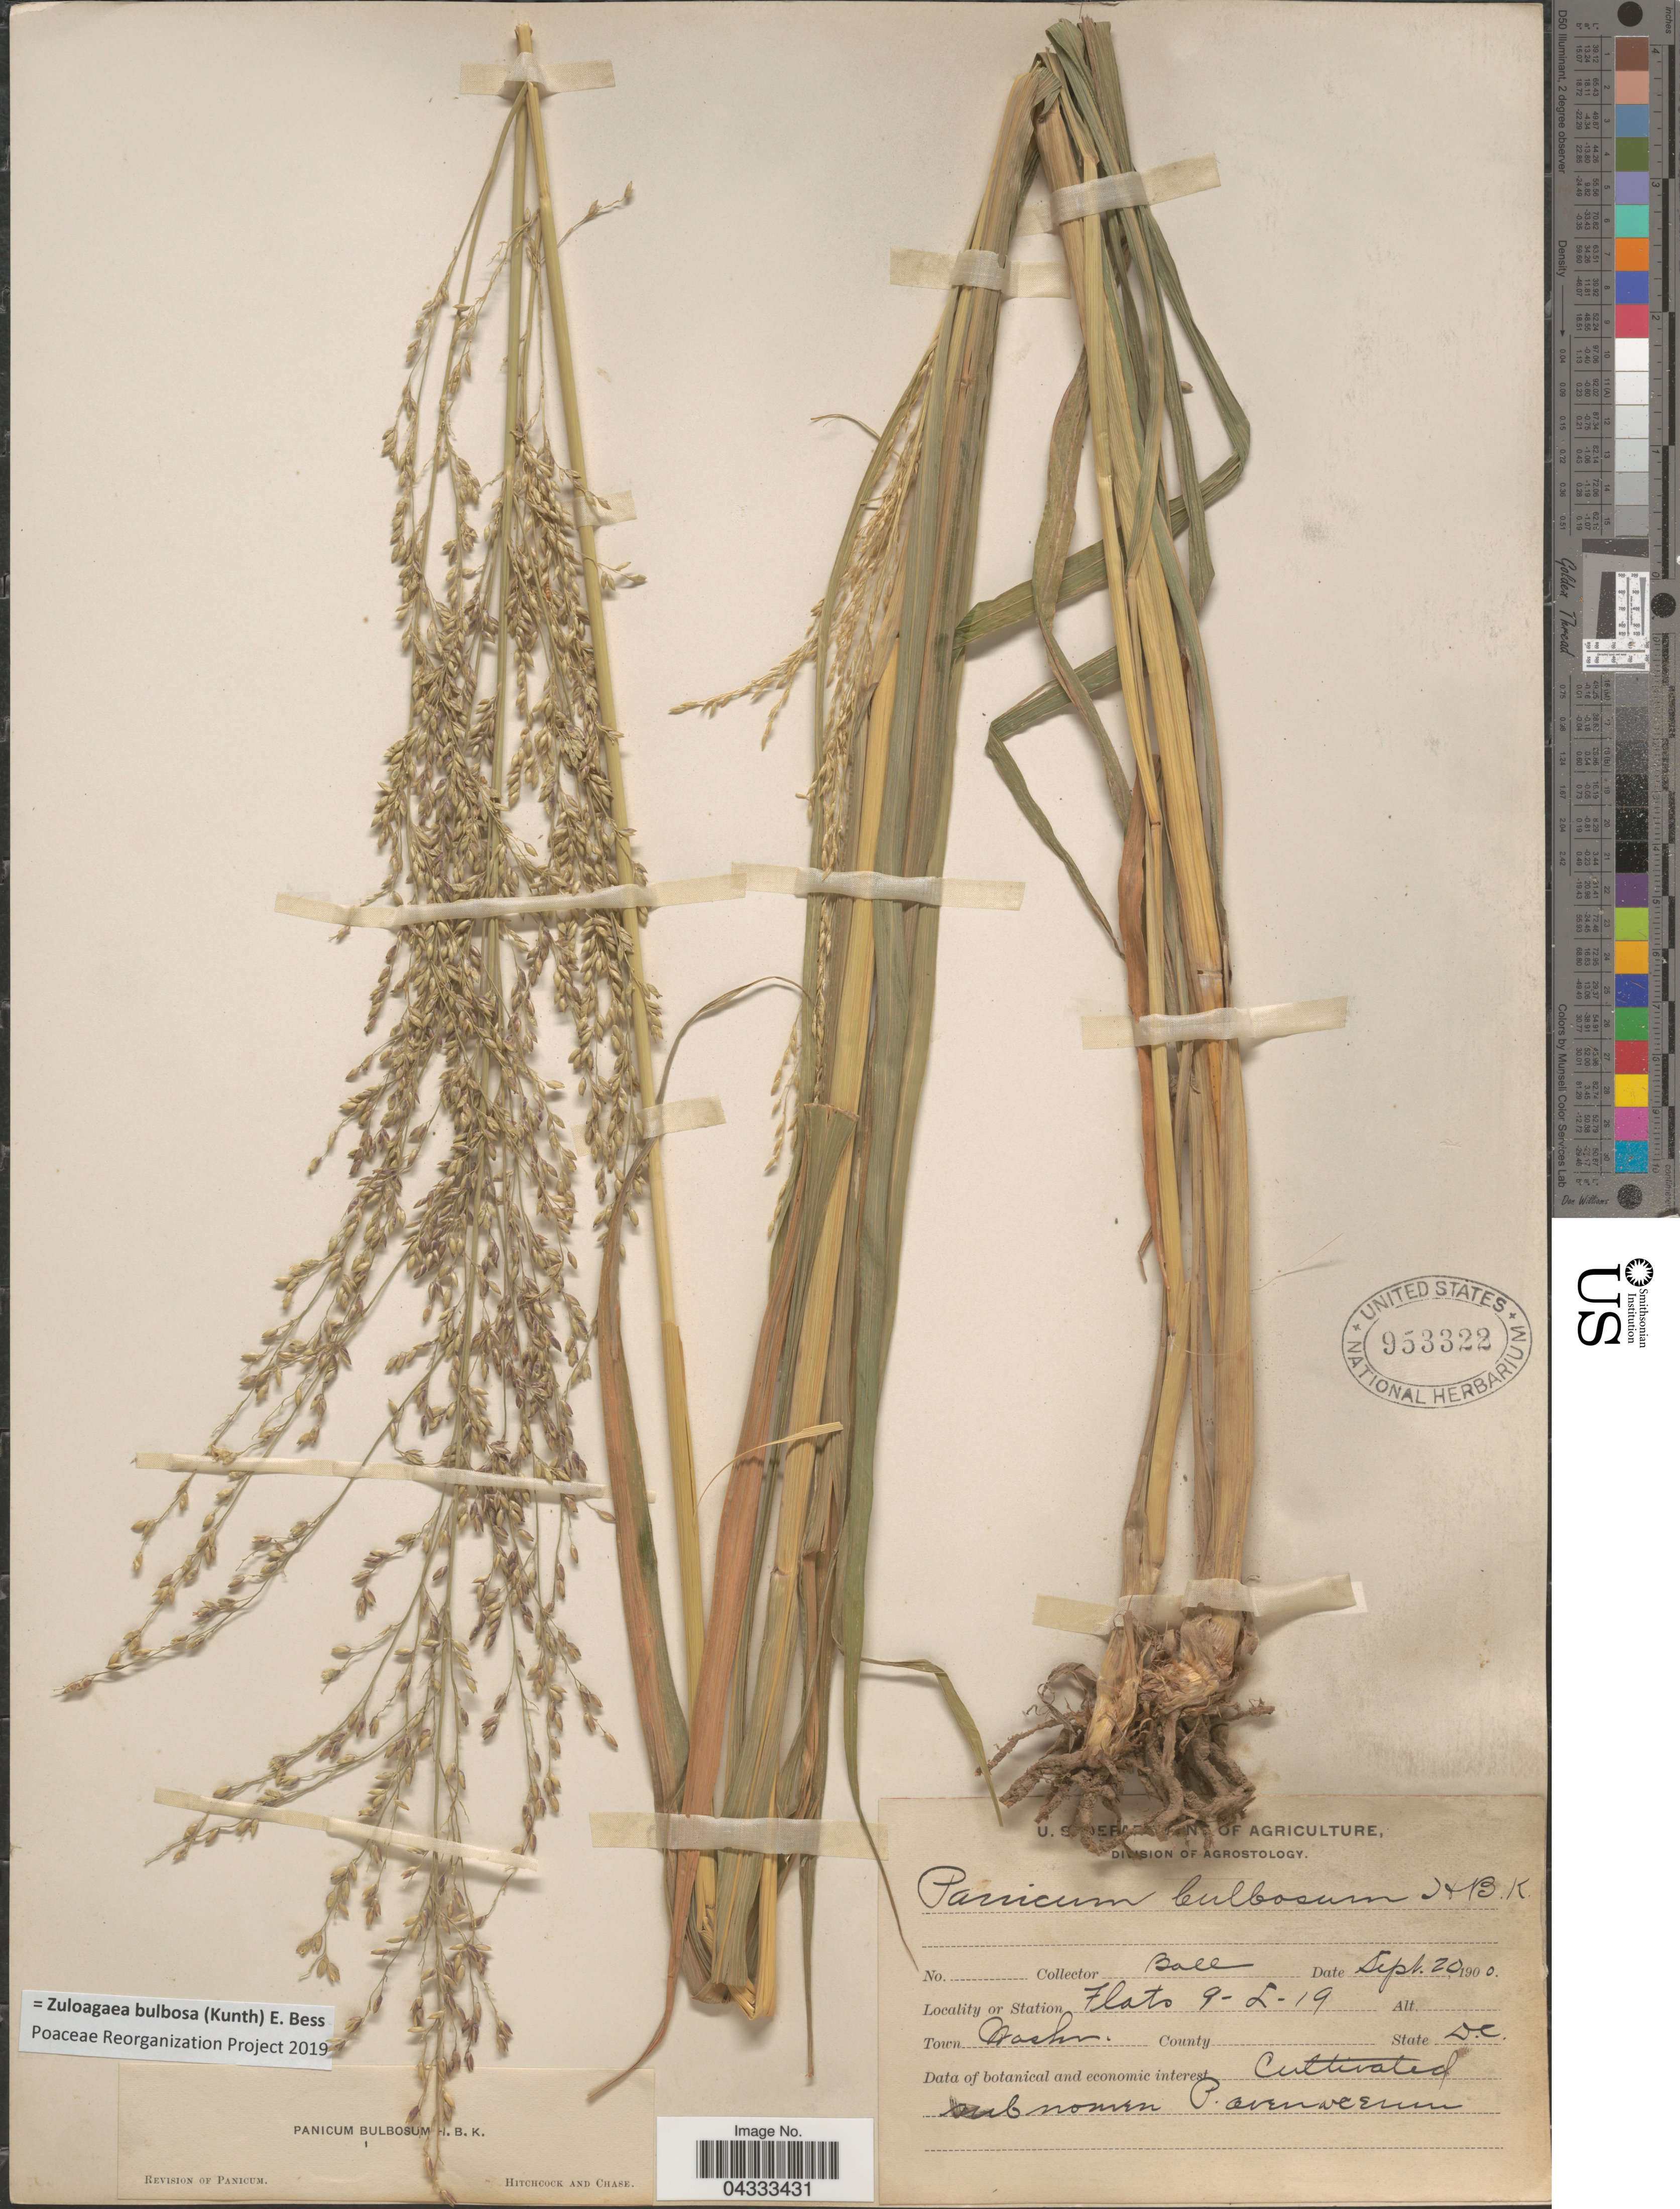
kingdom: Plantae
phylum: Tracheophyta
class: Liliopsida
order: Poales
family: Poaceae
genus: Zuloagaea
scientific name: Zuloagaea bulbosa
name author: (Kunth) E. Bess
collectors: -- Ball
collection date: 1900-09-20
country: United States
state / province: District of Columbia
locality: Flats 9-L-19. Town Wash. Cultivated.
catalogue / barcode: US 953322